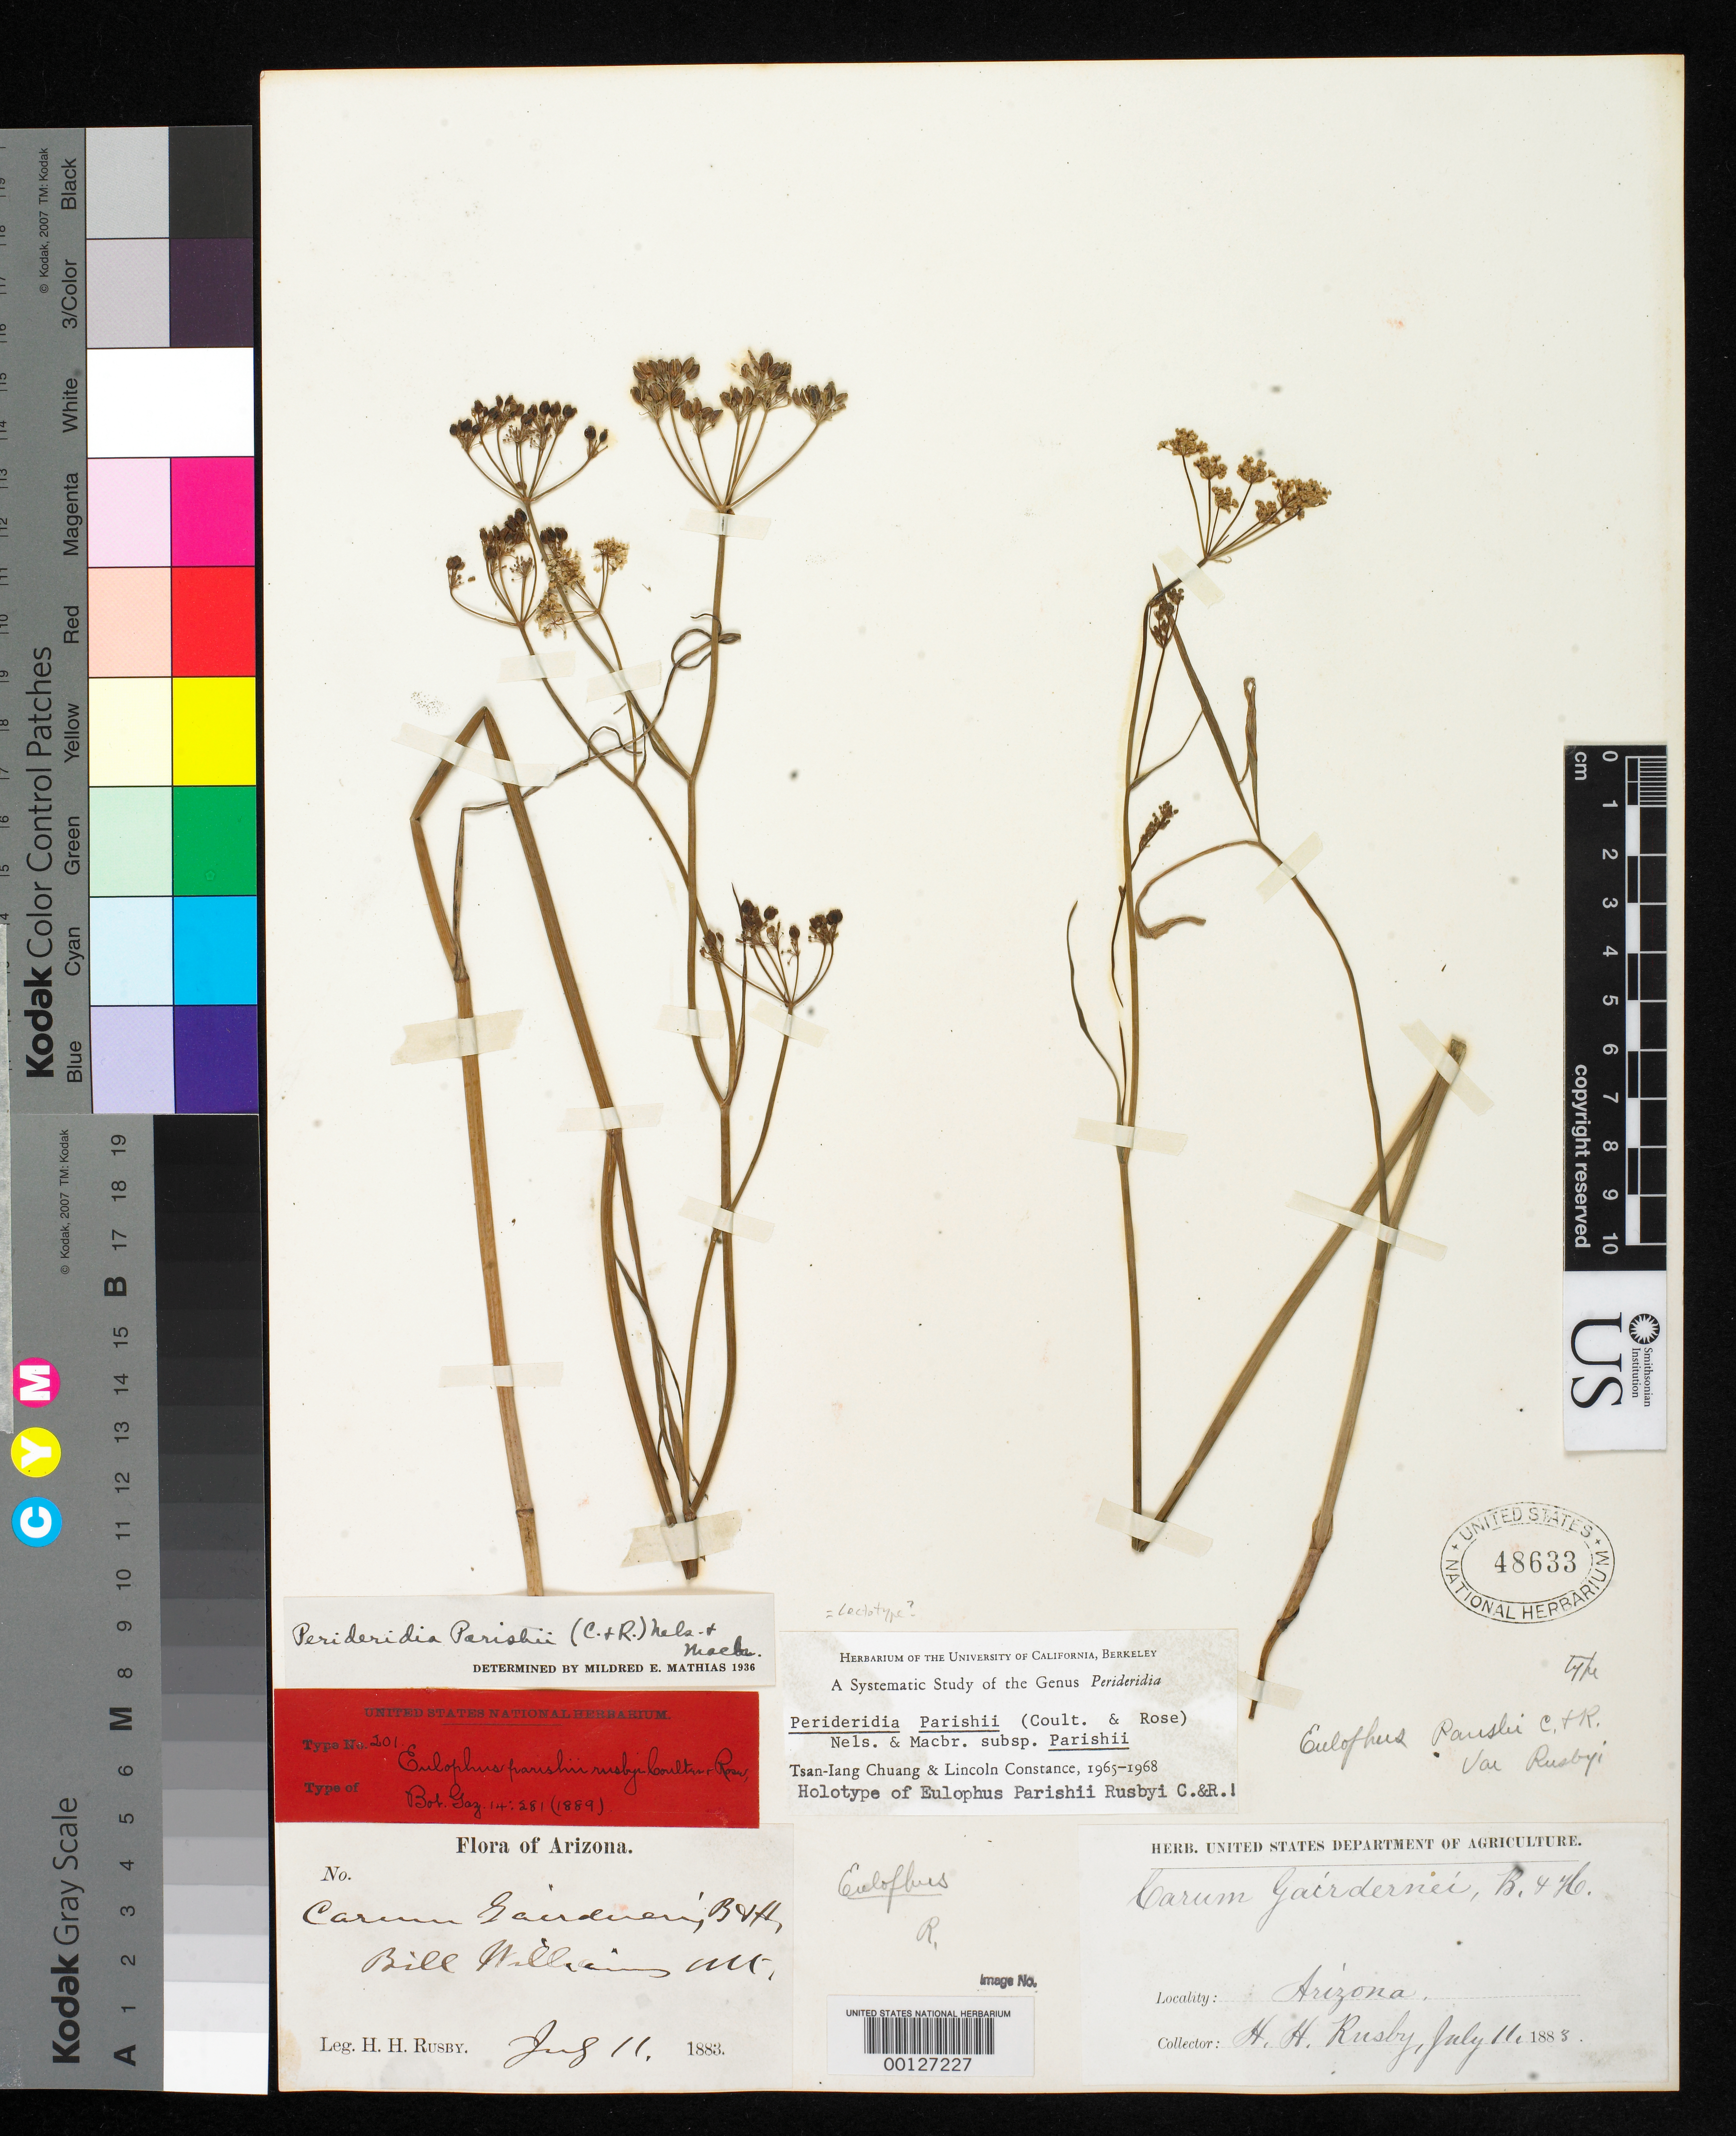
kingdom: Plantae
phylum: Tracheophyta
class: Magnoliopsida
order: Apiales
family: Apiaceae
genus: Eulophus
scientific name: Eulophus parishii var. rusbyi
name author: J.M. Coult. & Rose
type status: Lectotype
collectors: H. H. Rusby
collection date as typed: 11 Jul 1883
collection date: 1883-07-11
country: United States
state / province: Arizona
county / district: Coconino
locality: Bill Williams Mt.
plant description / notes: Protologue also cites a second collection, Lemmon [s.n.] from Flagstaff. Effective lectotypification by Chuang & Constance somewhat ambiguous; they cite Rusby 629 (as does protologue) but annotate Rusby s.n. as "holotype".; Protologue cites Rusby 629 (note this sheet is s.n.).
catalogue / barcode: US 48633